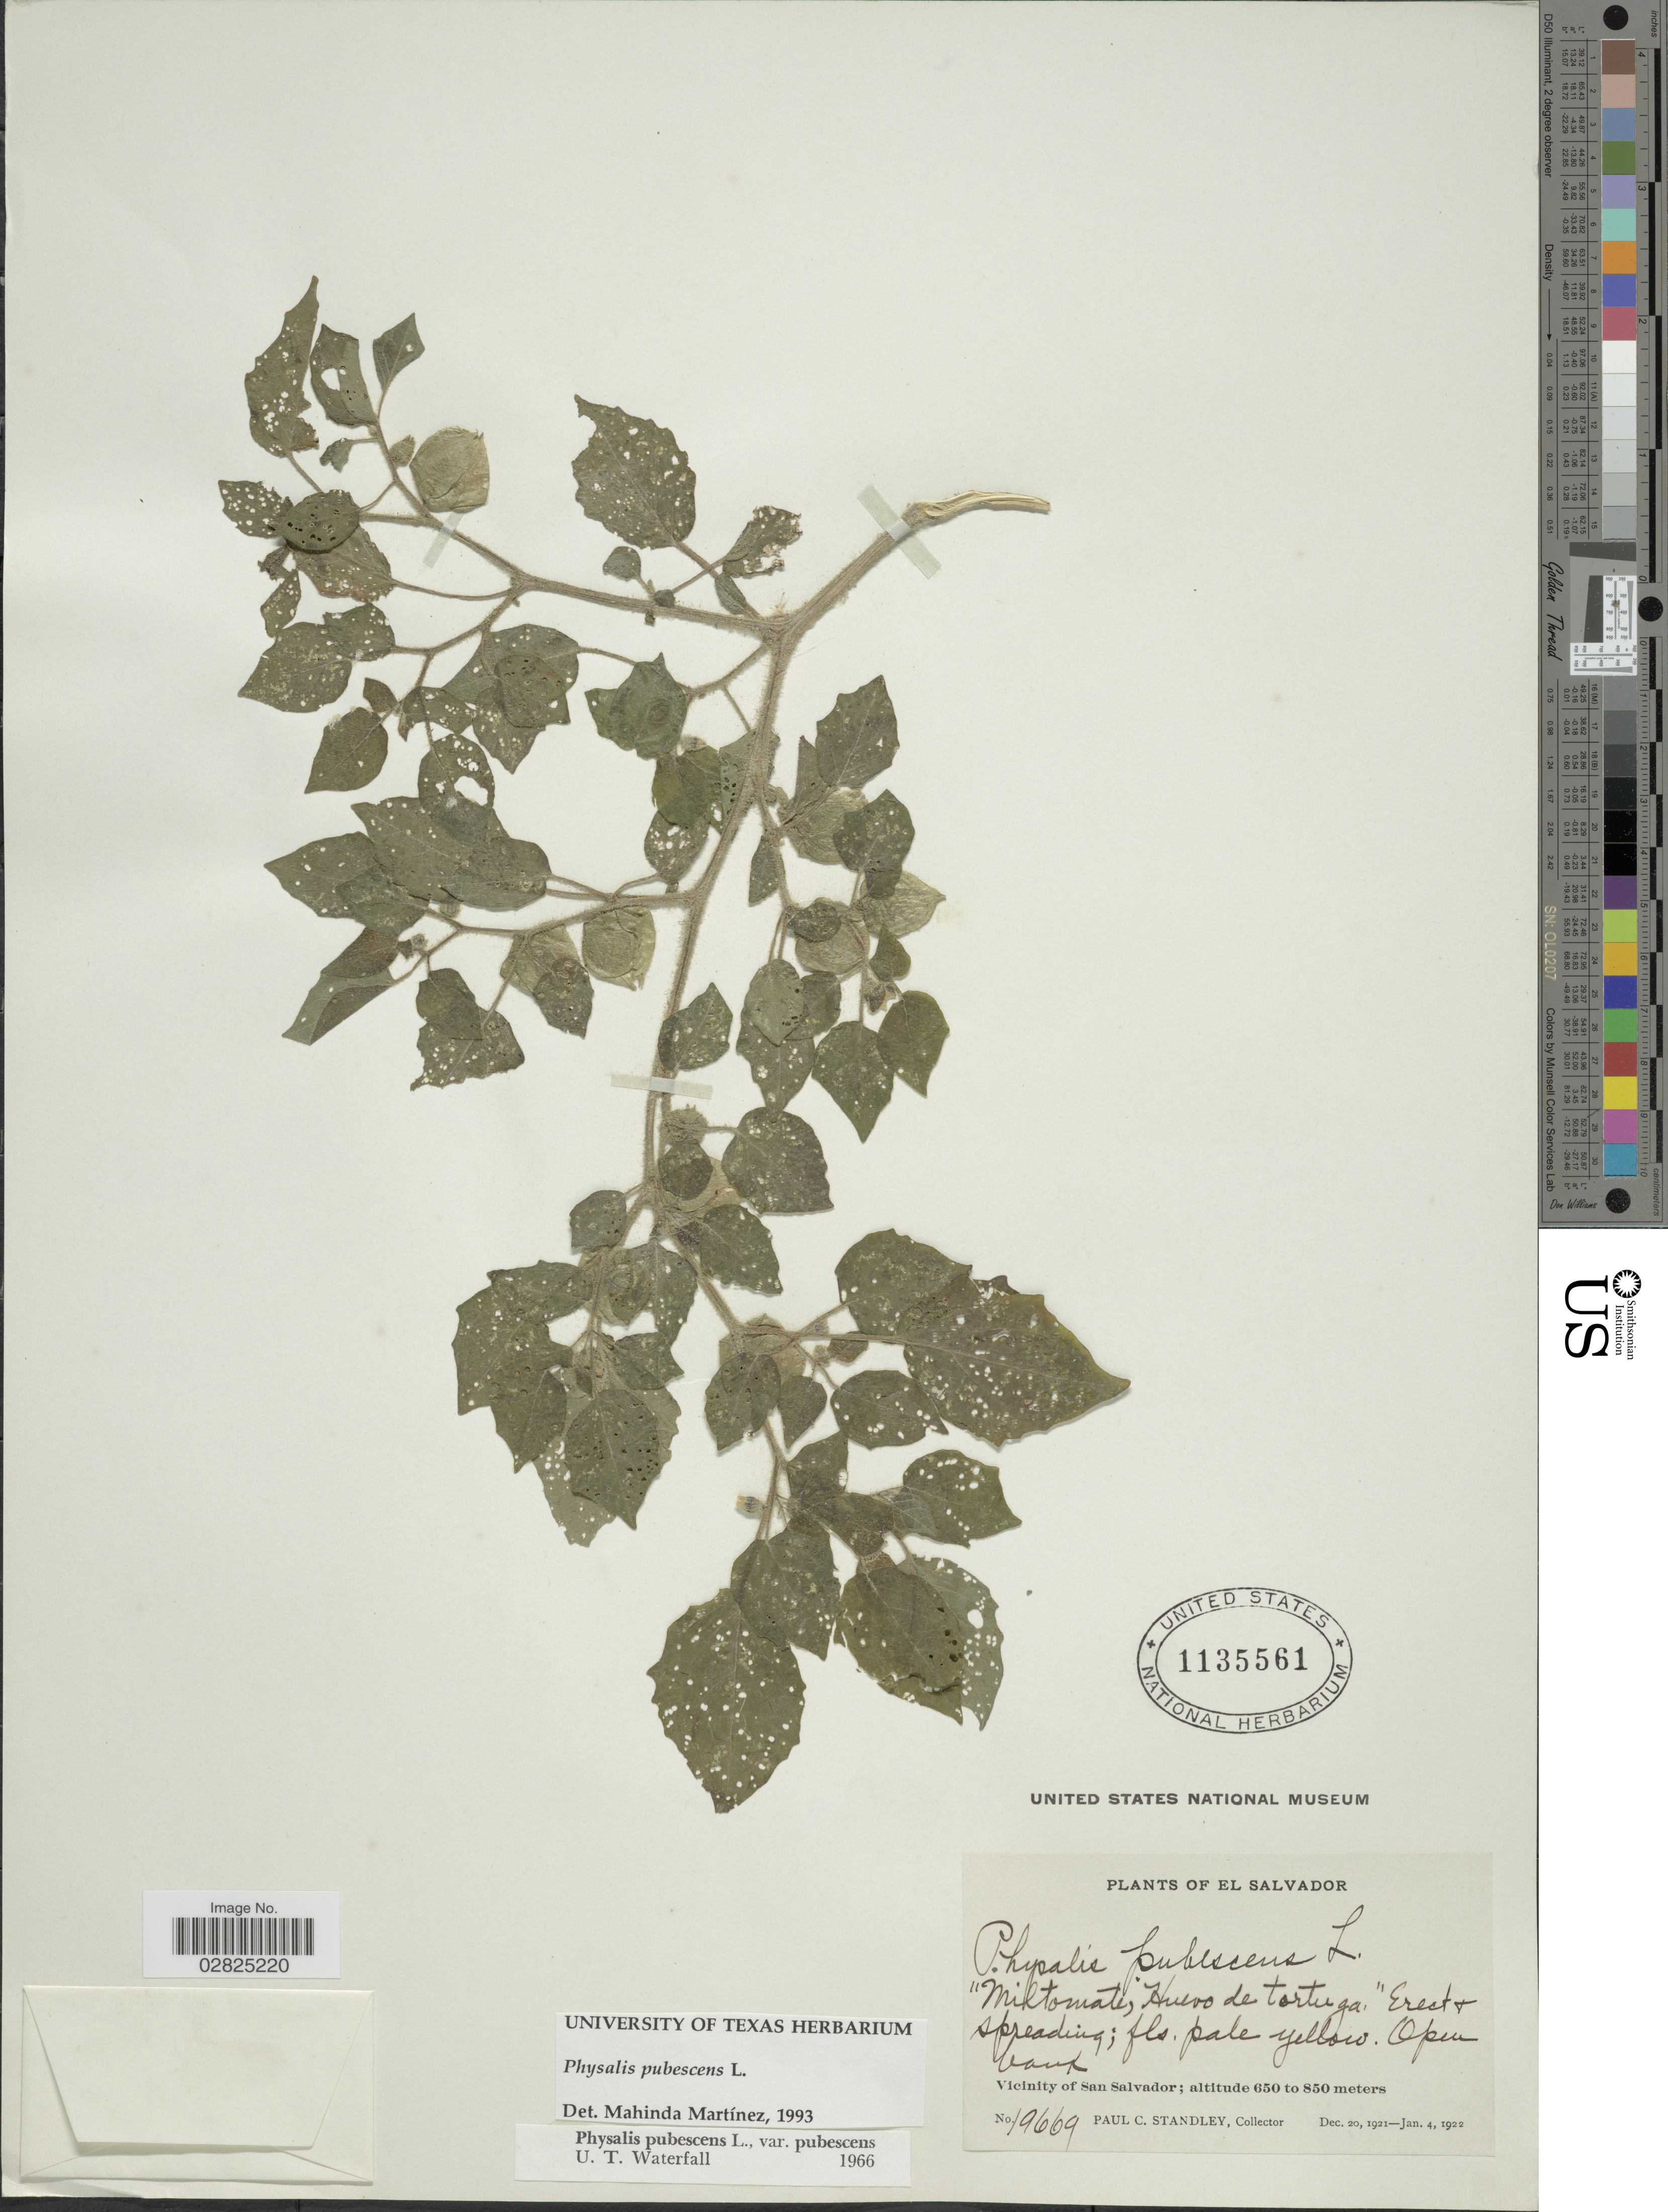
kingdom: Plantae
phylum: Tracheophyta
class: Magnoliopsida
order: Solanales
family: Solanaceae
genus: Physalis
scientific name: Physalis pubescens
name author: L.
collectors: P. C. Standley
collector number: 19669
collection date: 1921-12-20/1922-01-04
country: El Salvador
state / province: San Salvador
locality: Vicinity of San Salvador.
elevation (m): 650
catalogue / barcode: US 1135561